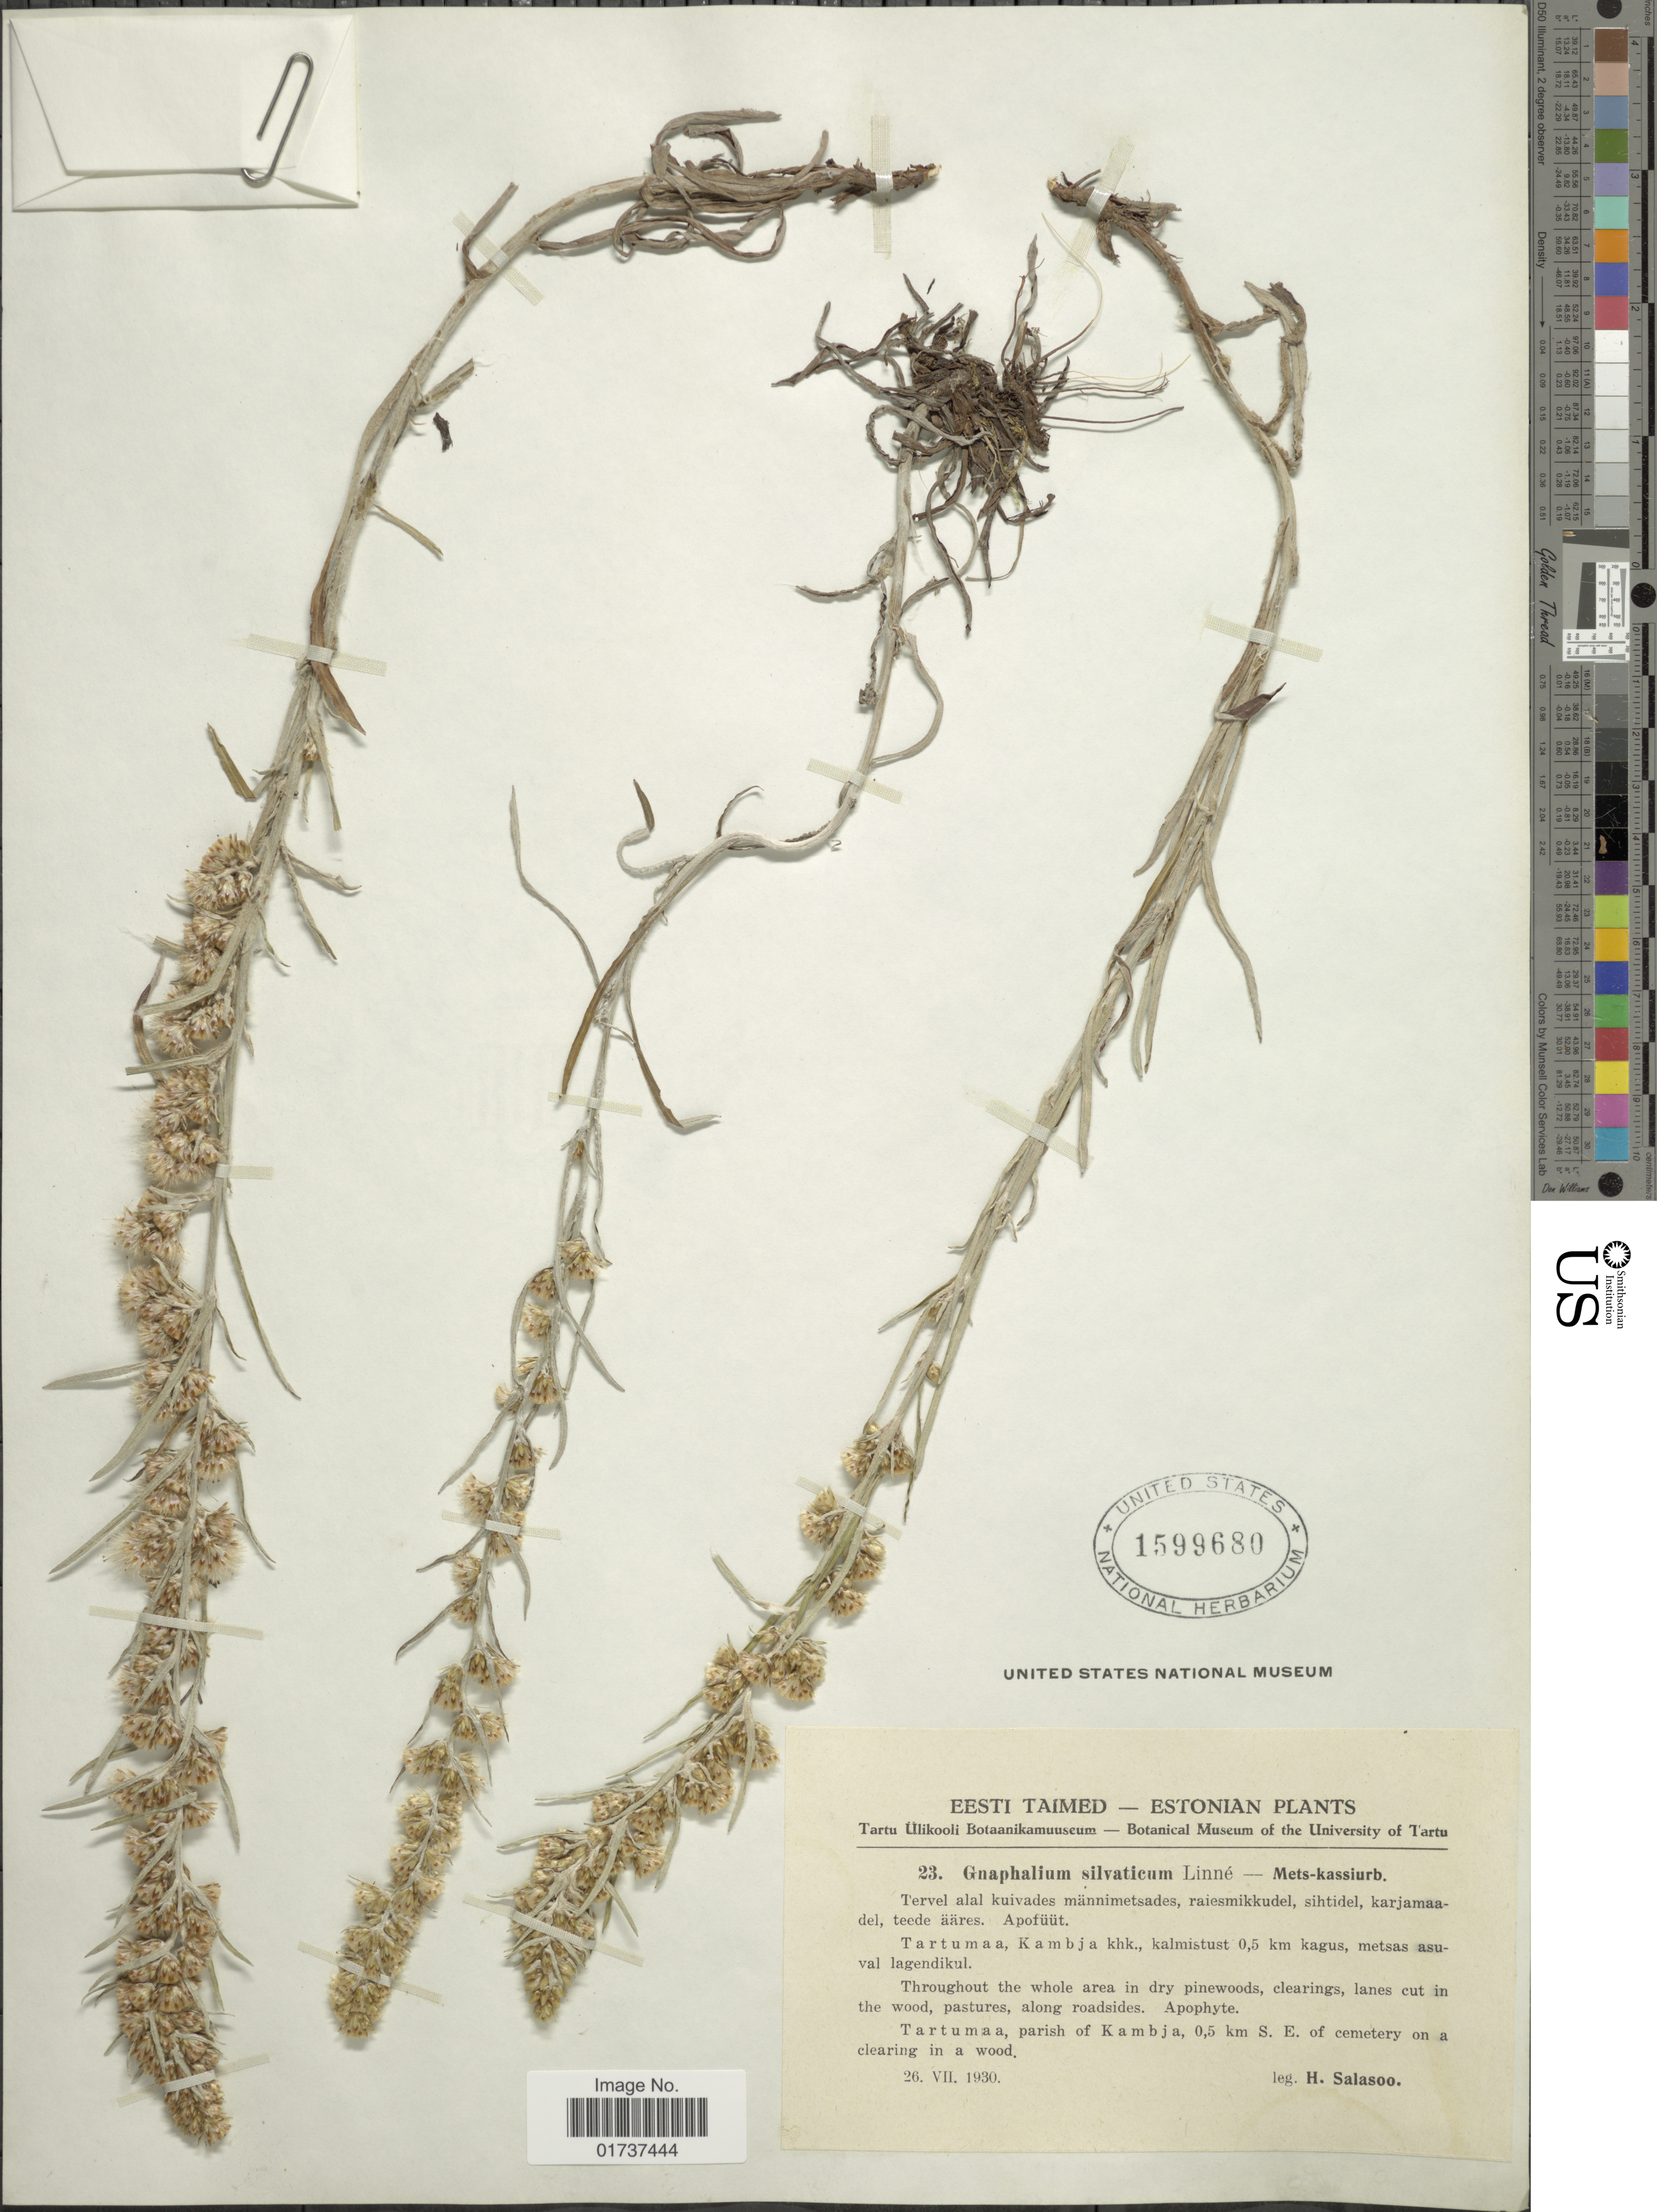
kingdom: Plantae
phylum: Tracheophyta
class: Magnoliopsida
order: Asterales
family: Asteraceae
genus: Gnaphalium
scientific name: Gnaphalium sylvaticum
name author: L.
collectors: H. Salasoo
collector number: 23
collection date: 1930-07-26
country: Estonia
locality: Tartumaa, parish of Kambja, 0,5 km S.E. of cemetery on a clearing in a wood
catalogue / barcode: US 1599680